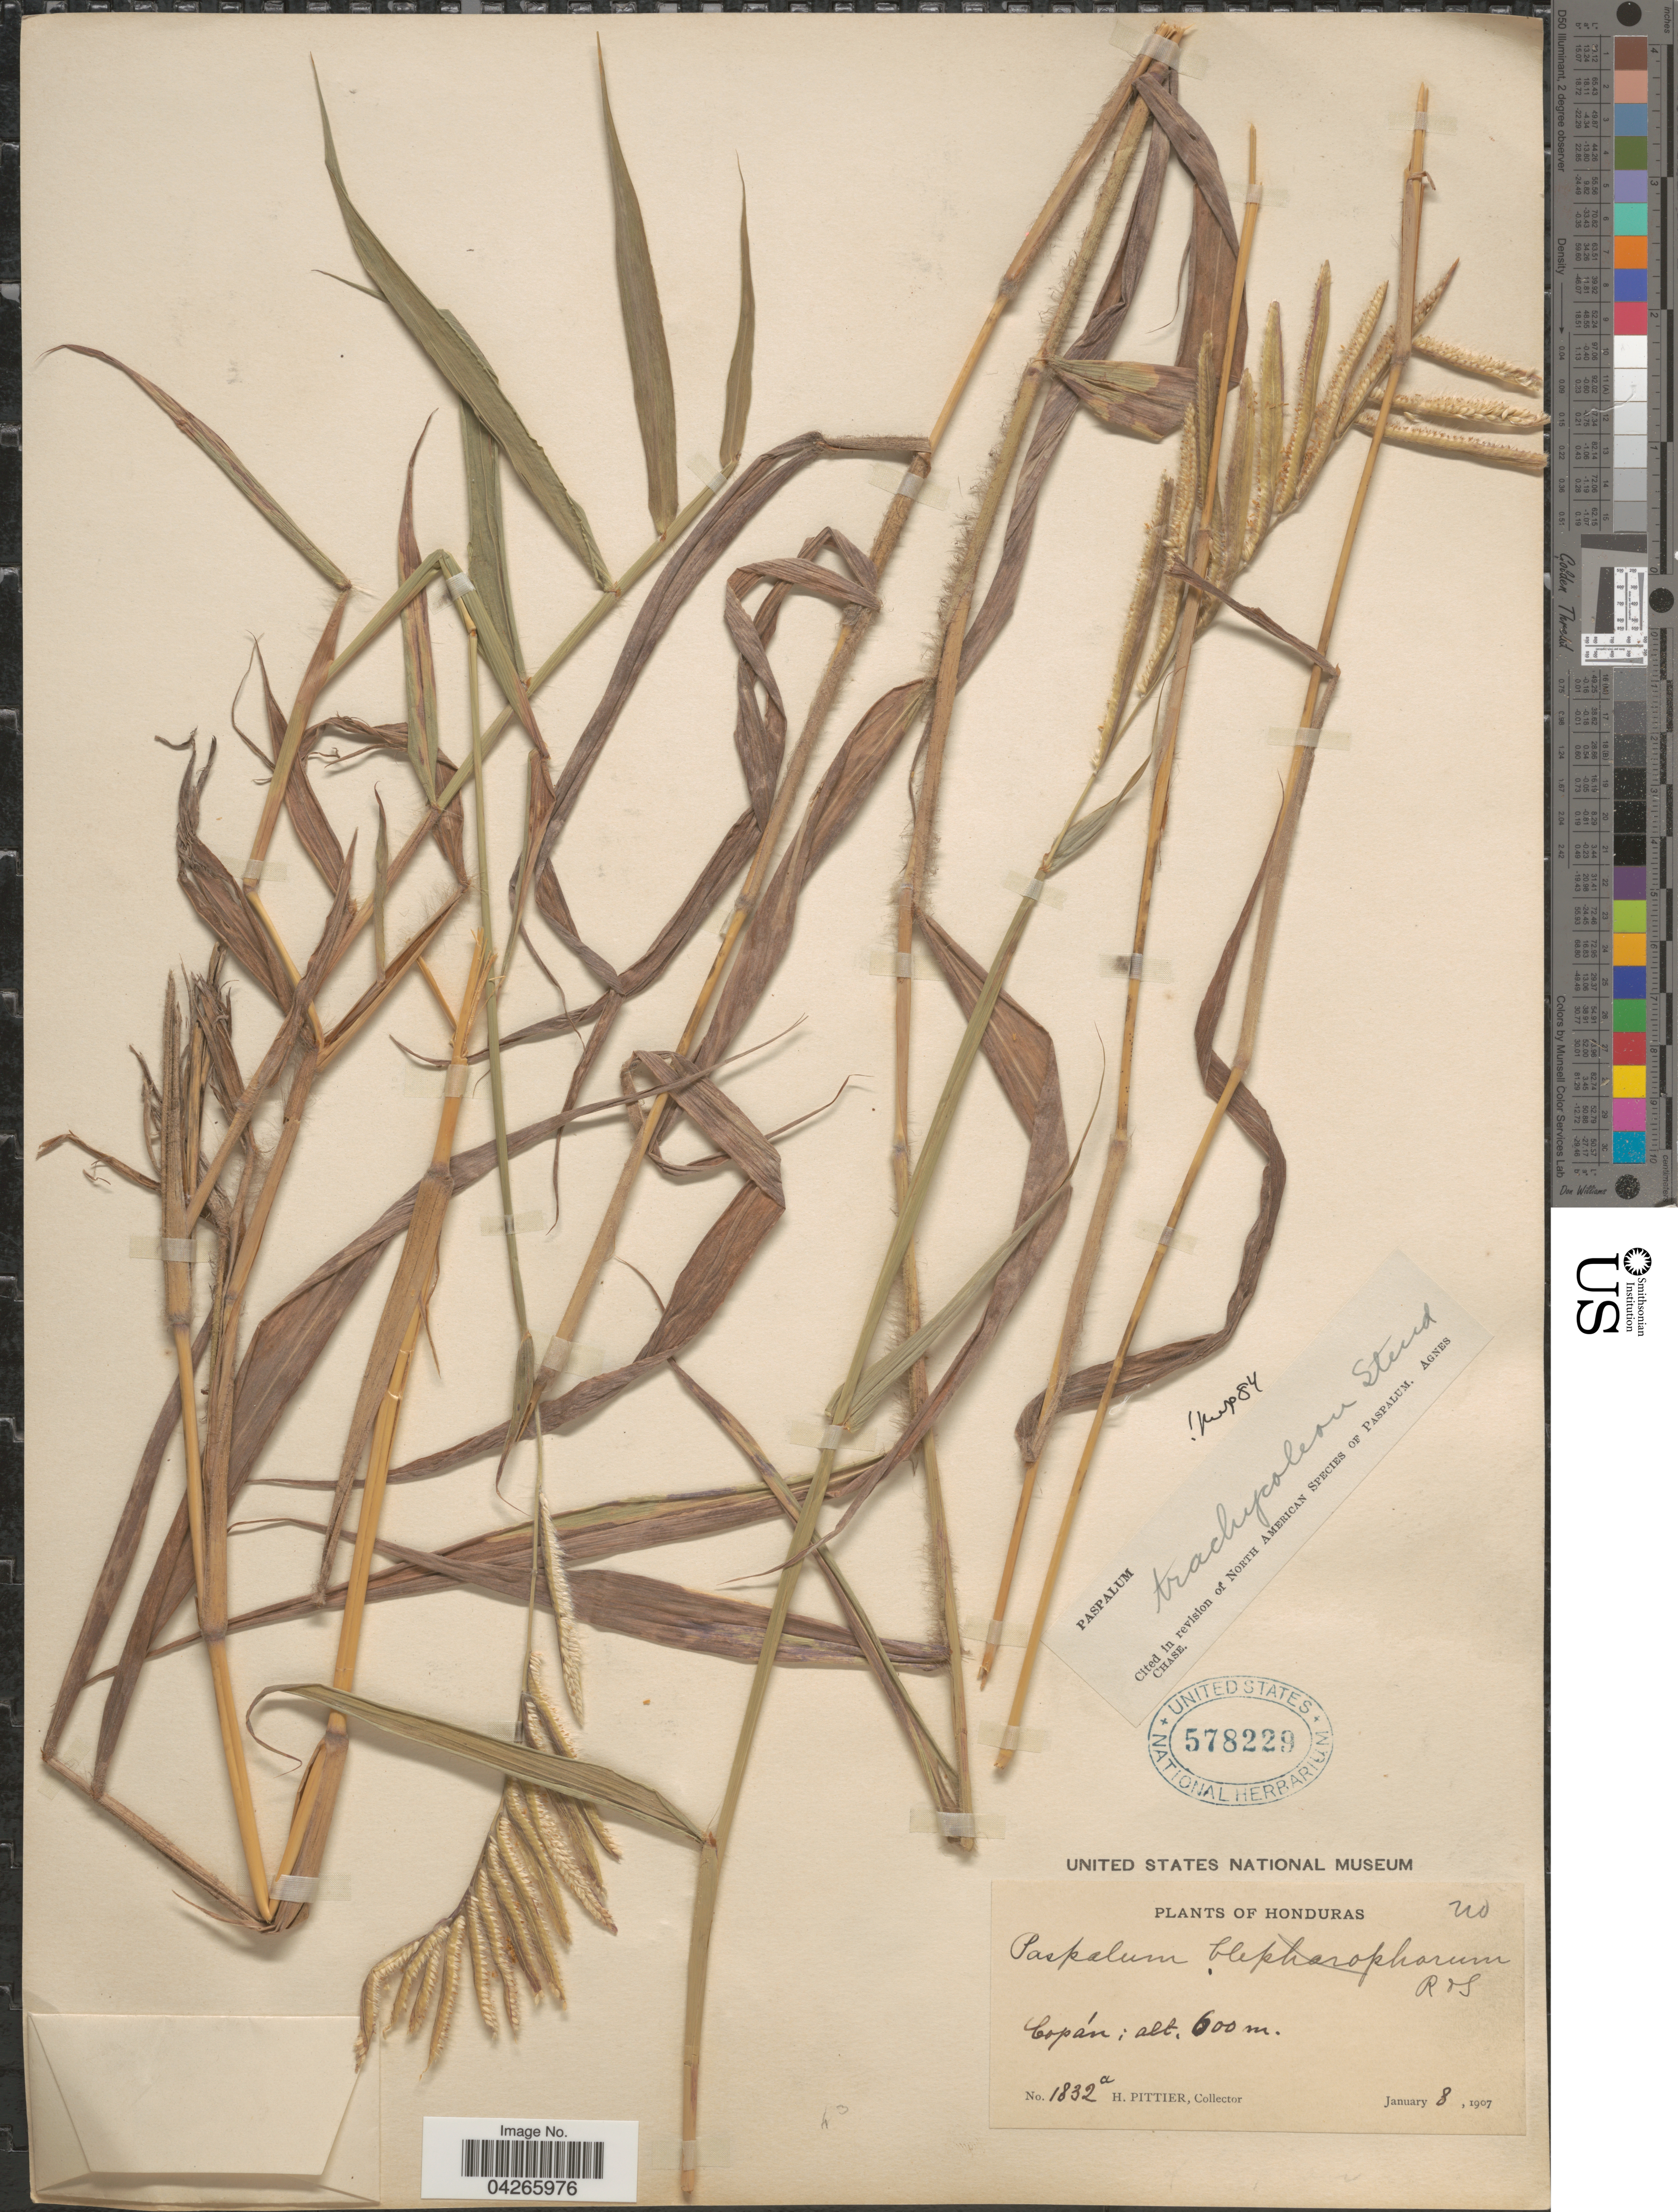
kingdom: Plantae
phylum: Tracheophyta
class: Liliopsida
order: Poales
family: Poaceae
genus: Paspalum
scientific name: Paspalum trachycoleon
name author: Steud.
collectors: H. F. Pittier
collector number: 1832a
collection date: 1907-01-08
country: Honduras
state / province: Copan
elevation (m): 600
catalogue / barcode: US 578229